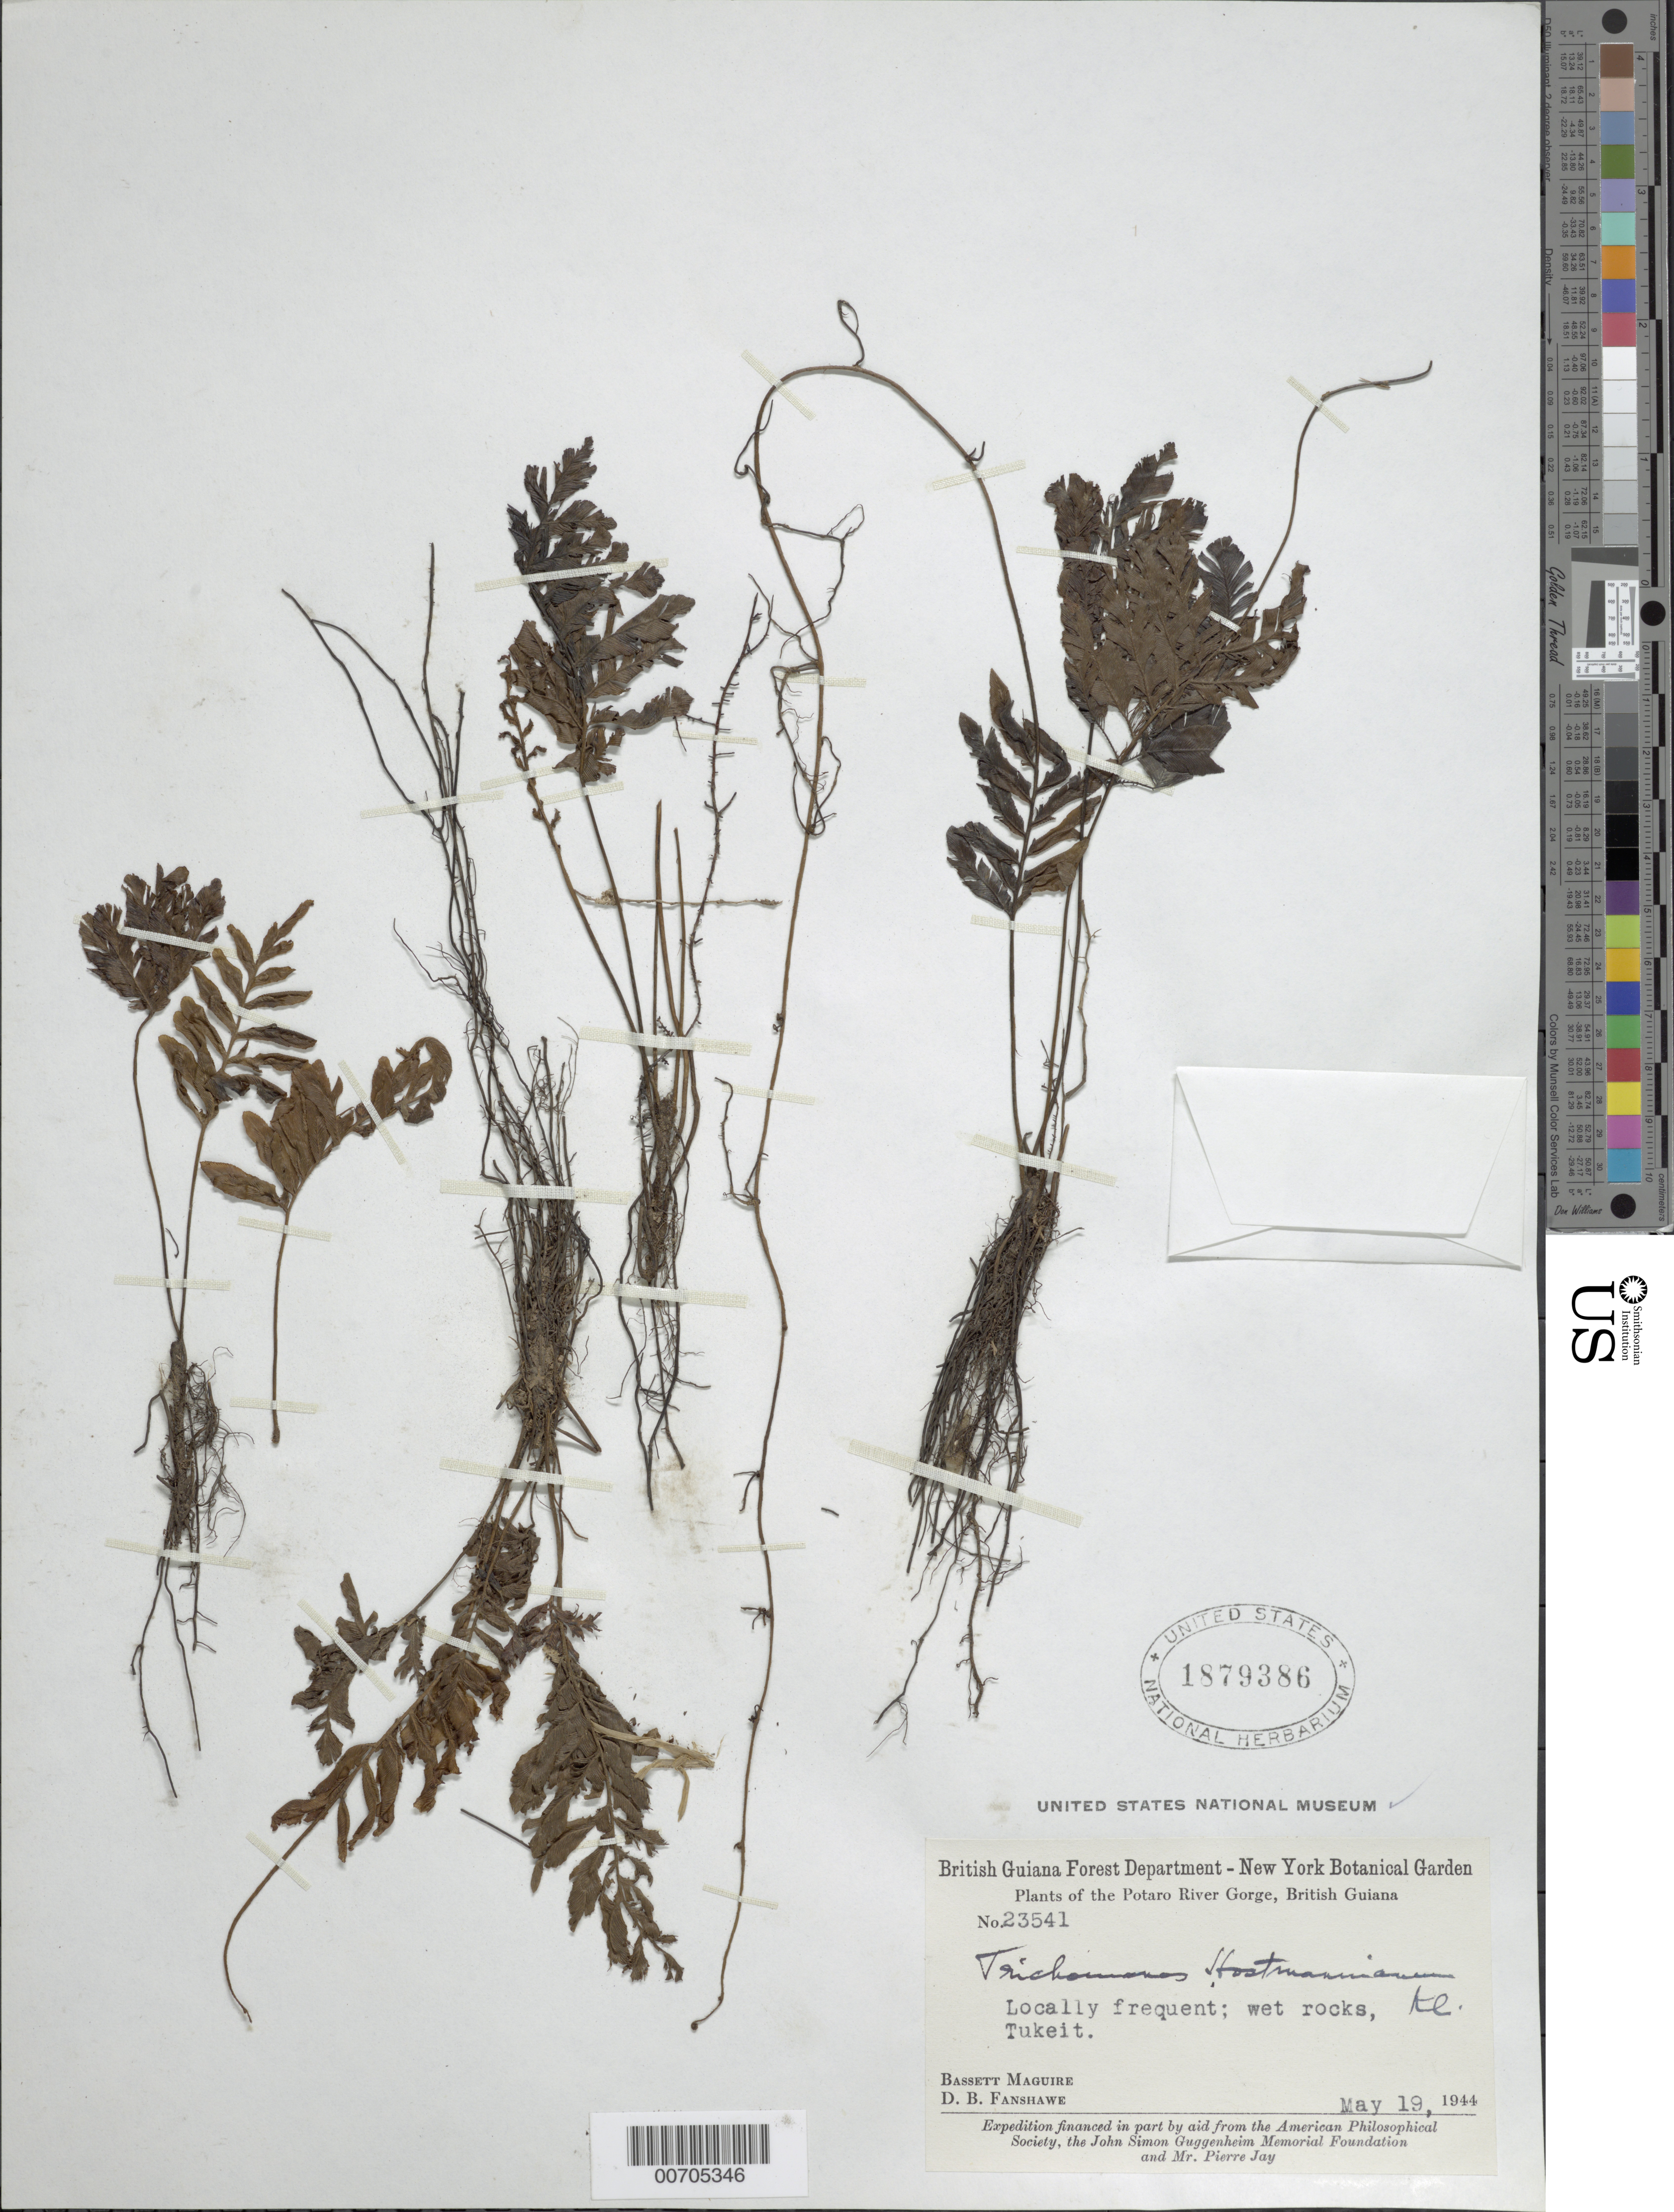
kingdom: Plantae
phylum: Tracheophyta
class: Polypodiopsida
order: Hymenophyllales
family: Hymenophyllaceae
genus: Trichomanes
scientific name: Trichomanes hostmannianum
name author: (Klotzsch) Kunze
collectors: B. Maguire & D. B. Fanshawe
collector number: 23541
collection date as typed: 19-May-44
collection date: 1944-05-19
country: Guyana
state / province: Potaro-Siparuni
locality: Tukeit, Potaro River Gorge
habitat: Wet rocks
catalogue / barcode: US 1879386